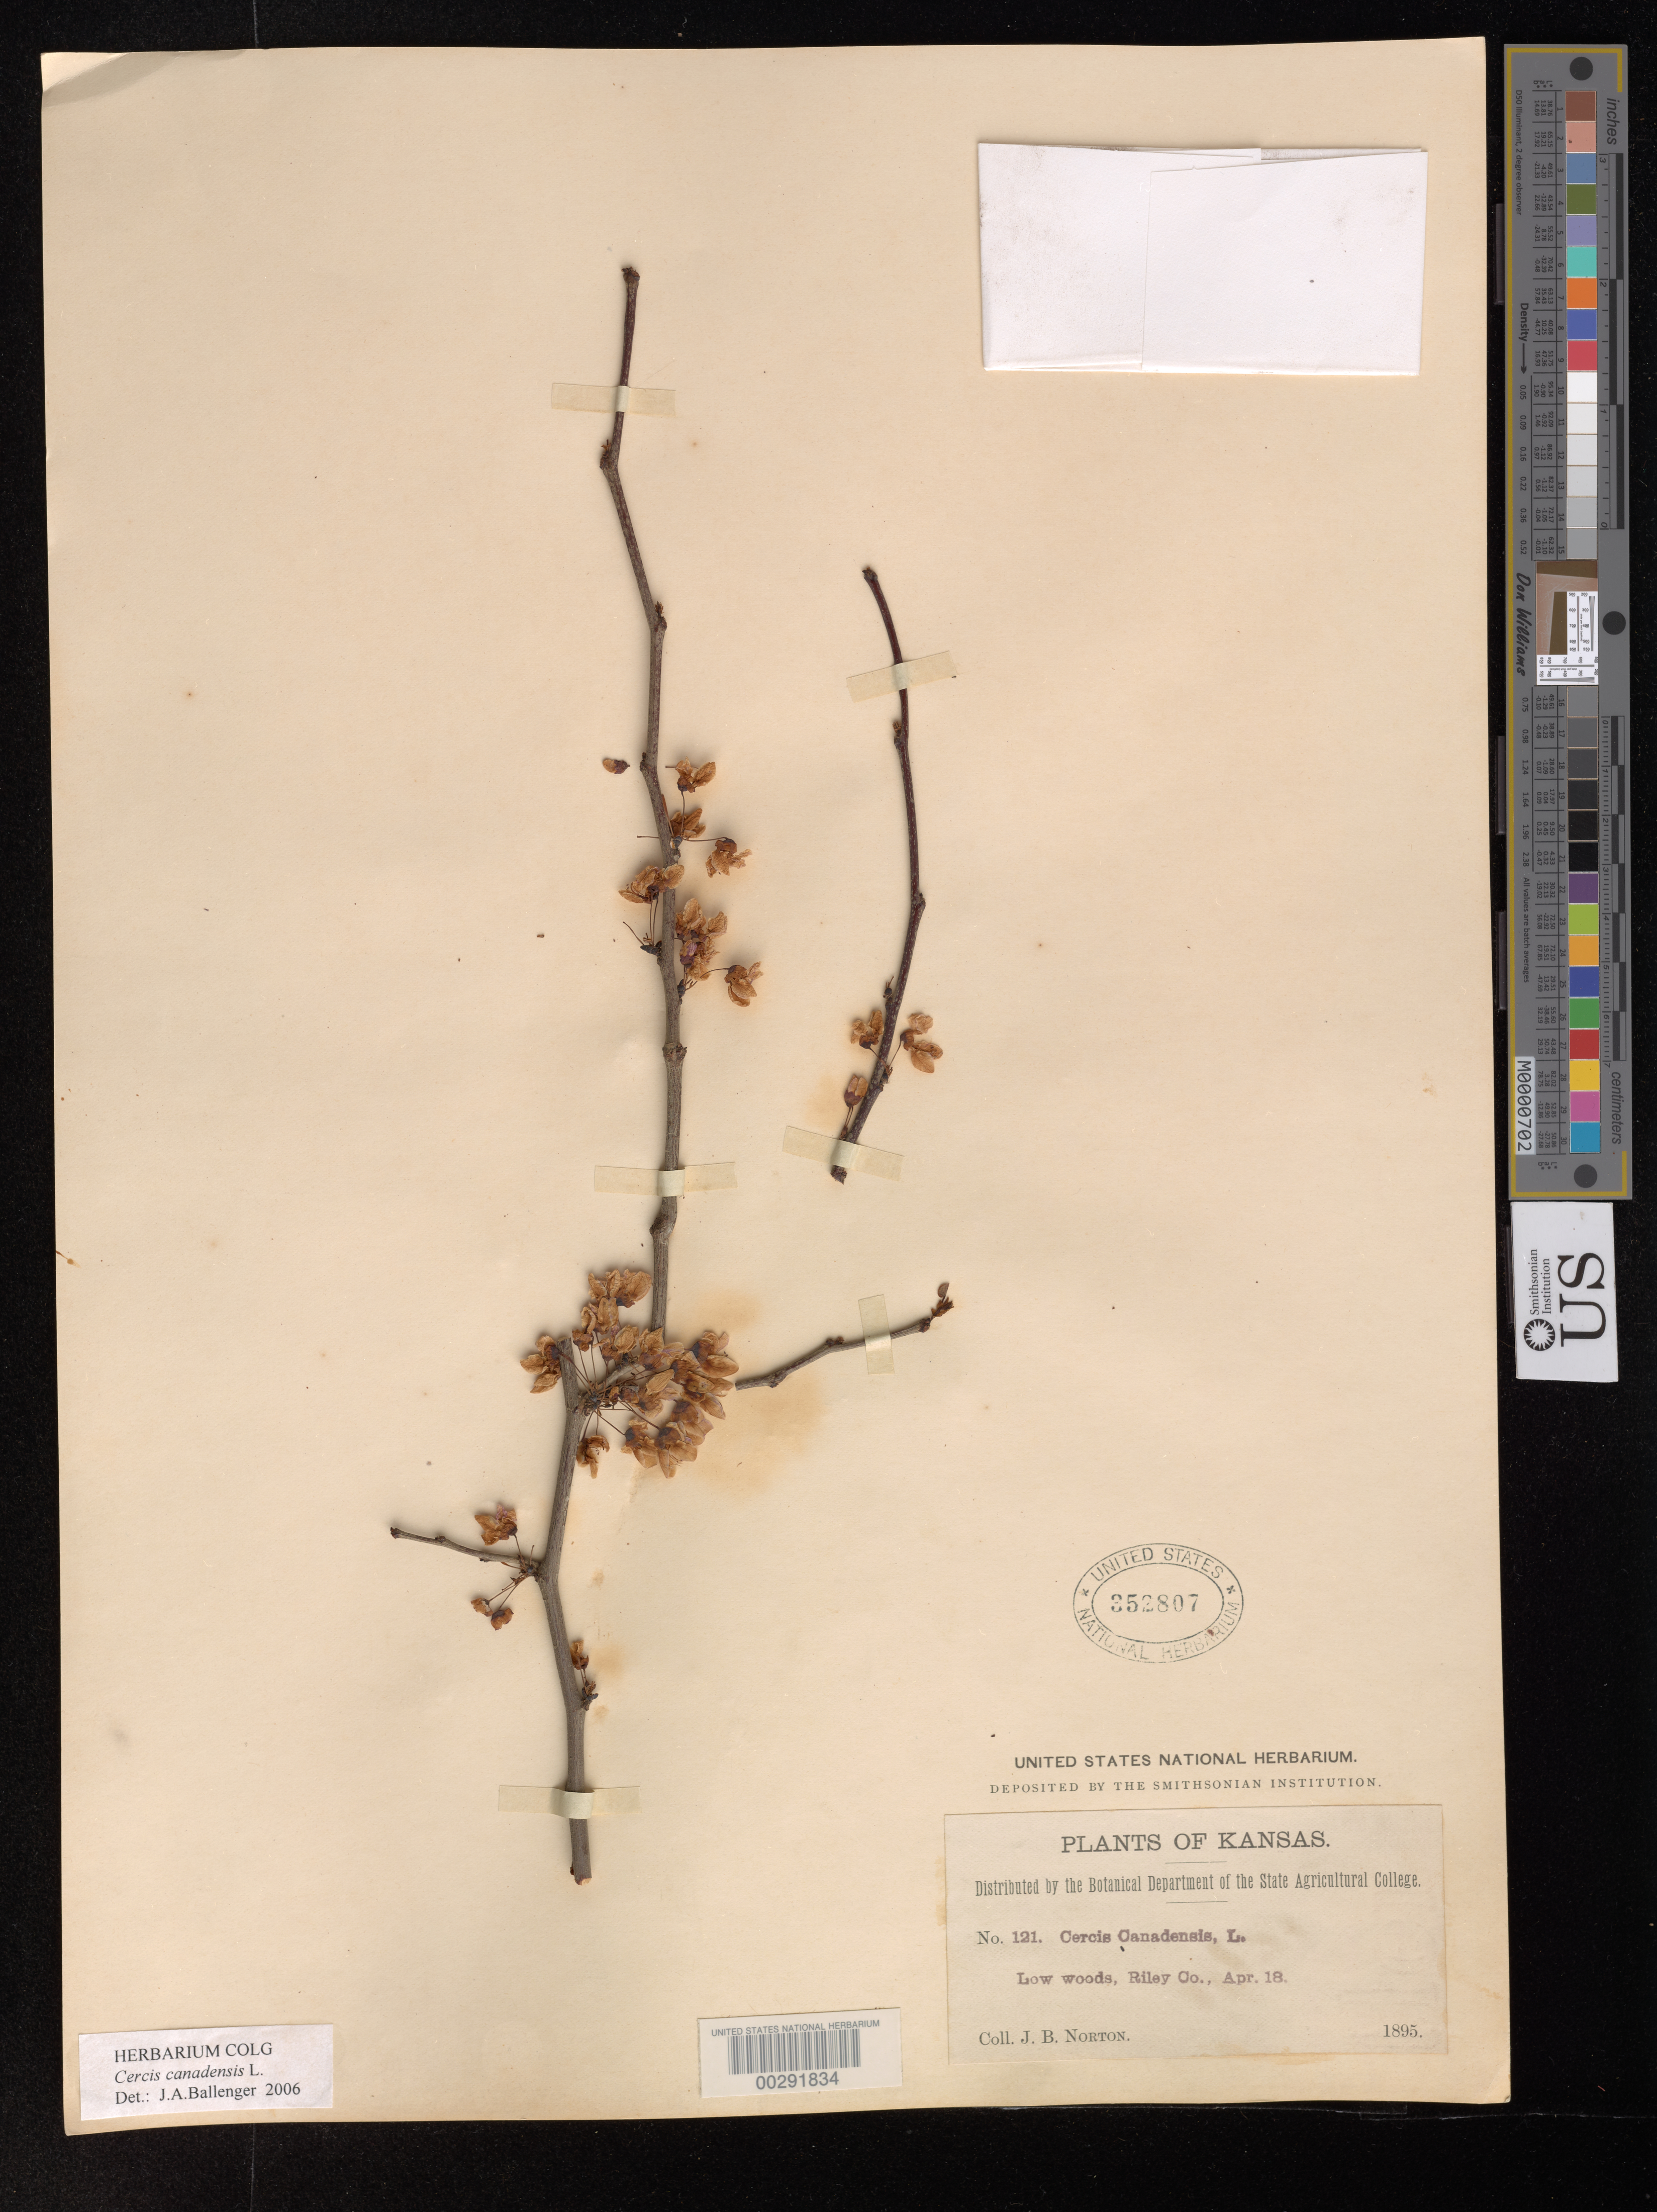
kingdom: Plantae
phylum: Tracheophyta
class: Magnoliopsida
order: Fabales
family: Fabaceae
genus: Cercis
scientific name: Cercis canadensis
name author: L.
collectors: J. Norton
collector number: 121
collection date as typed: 18 Apr 1895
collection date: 1895-04-18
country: United States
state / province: Kansas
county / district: Riley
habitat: Low woods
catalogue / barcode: US 352807